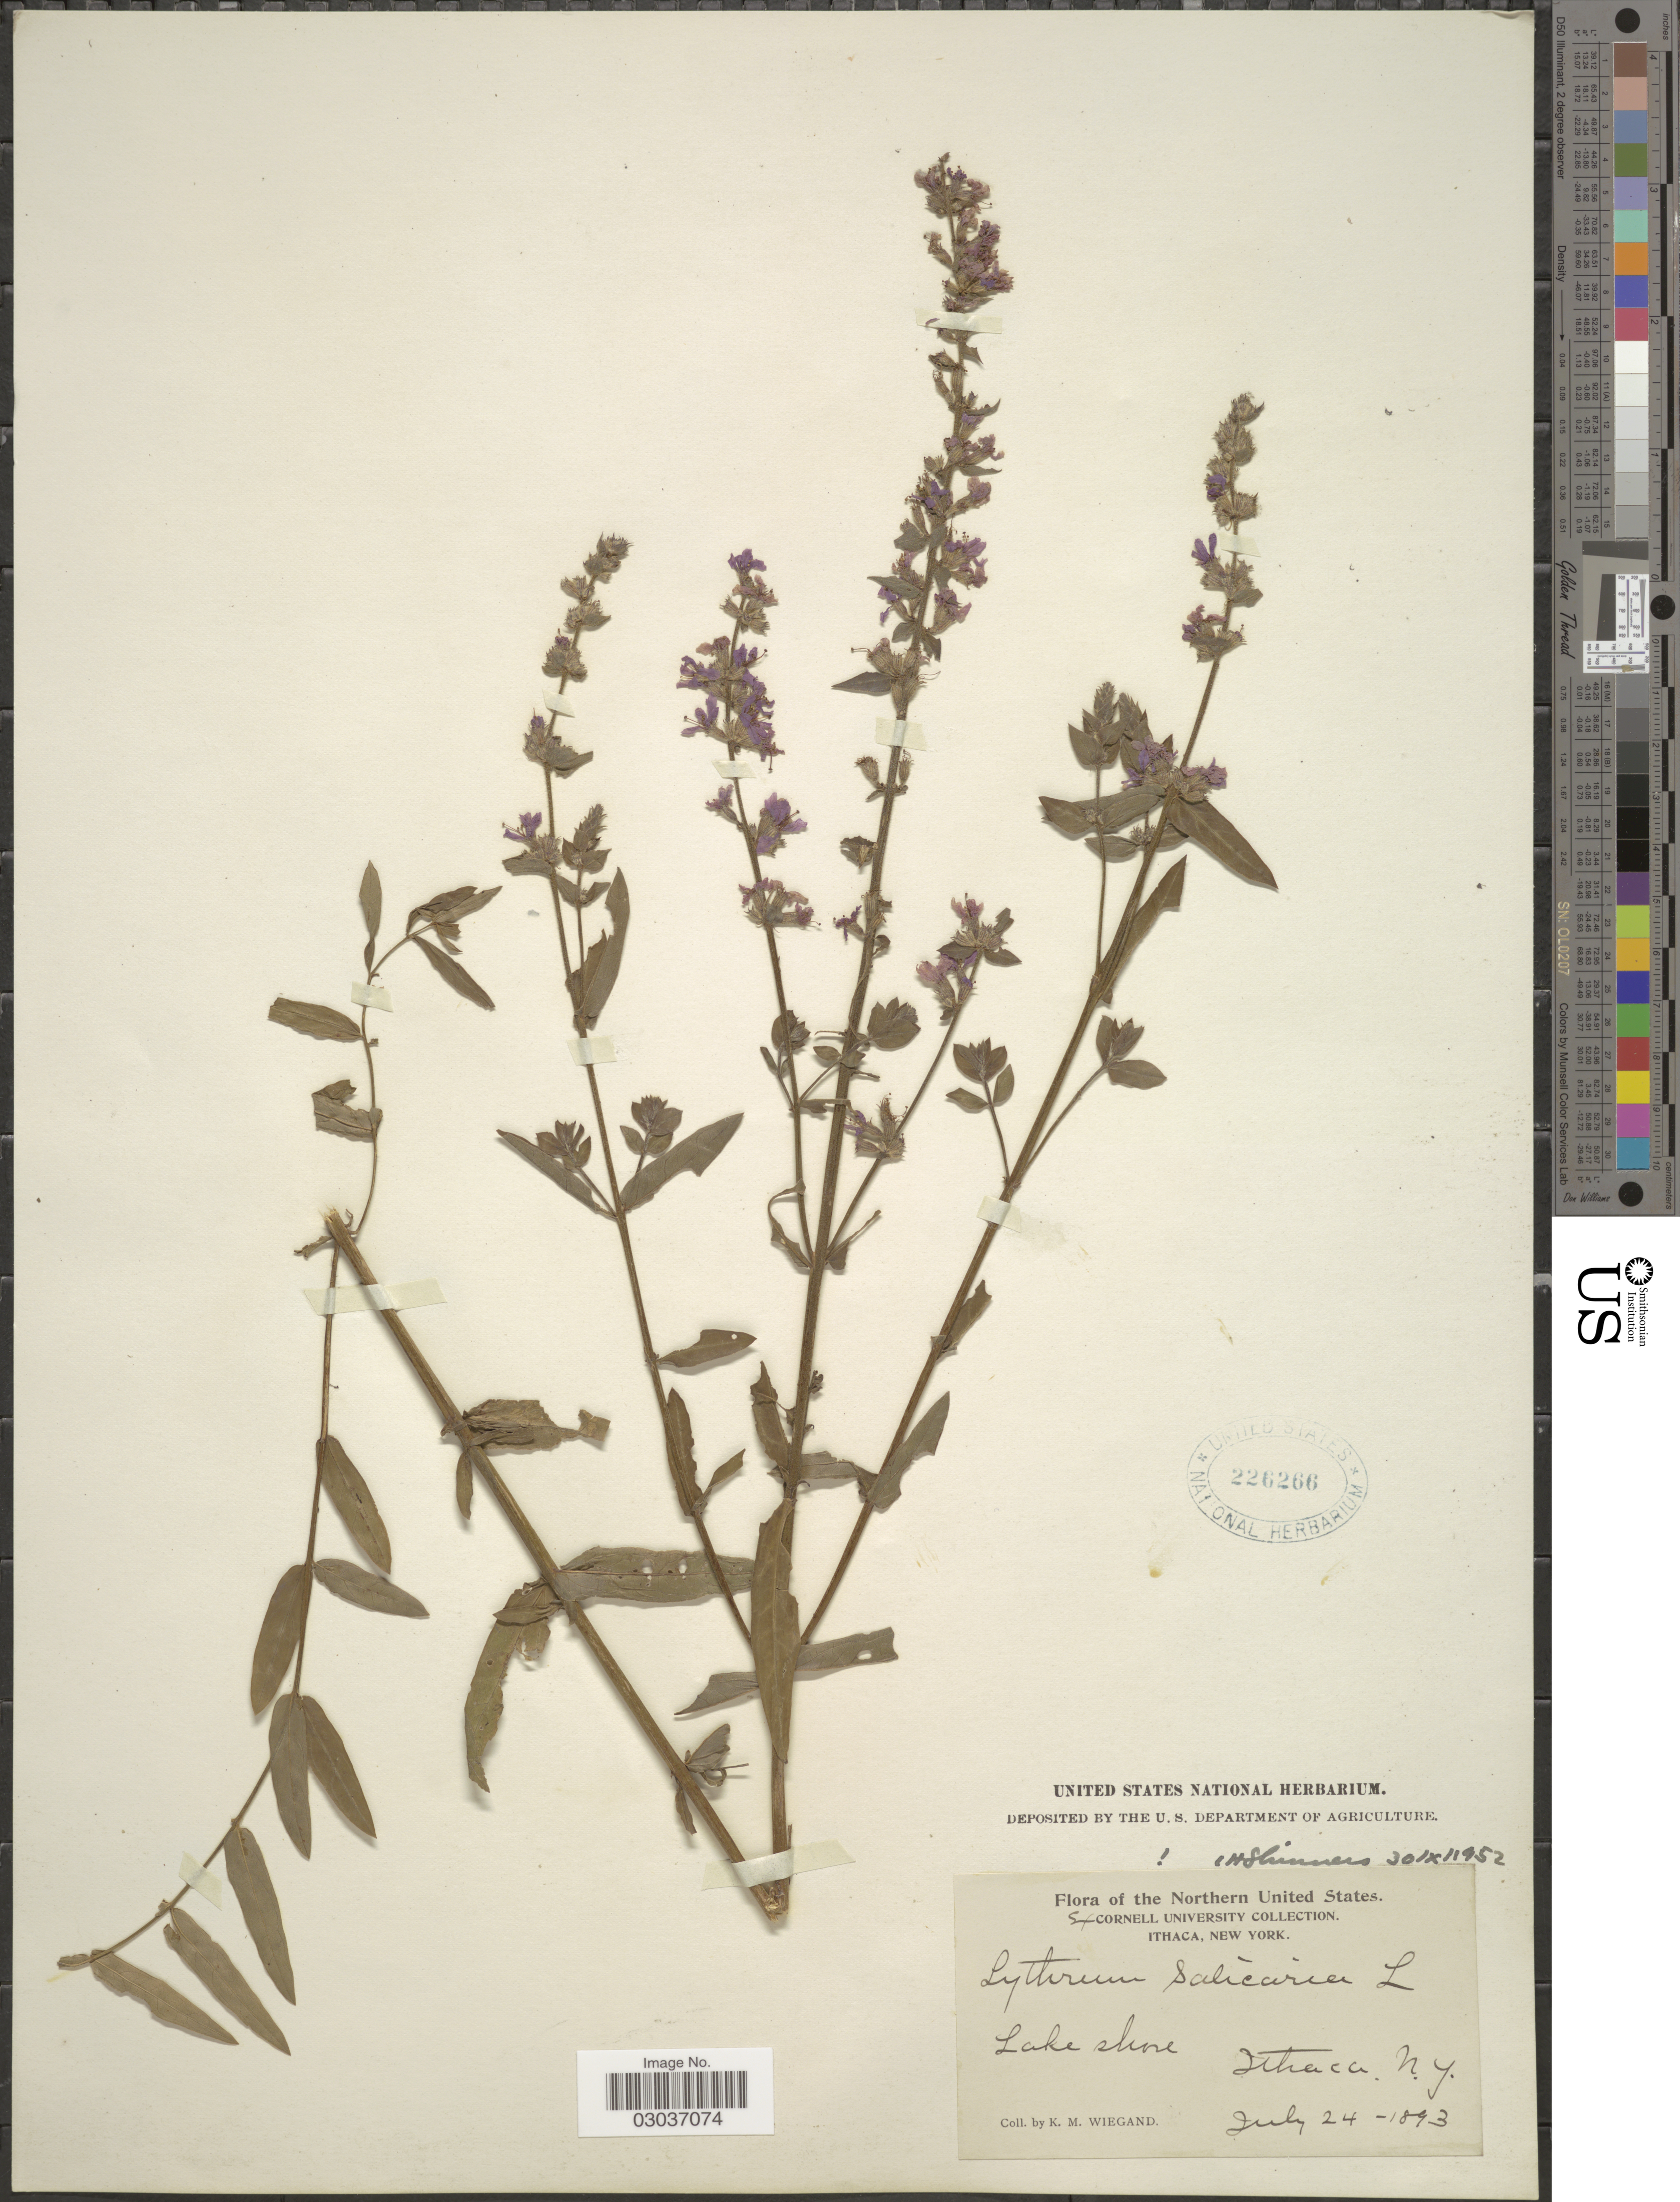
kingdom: Plantae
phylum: Tracheophyta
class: Magnoliopsida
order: Myrtales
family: Lythraceae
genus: Lythrum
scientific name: Lythrum salicaria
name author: L.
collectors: K. M. Wiegand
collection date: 1893-07-24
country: United States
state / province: New York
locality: Lake shore, Ithaca, the Northern United States.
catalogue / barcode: US 226266